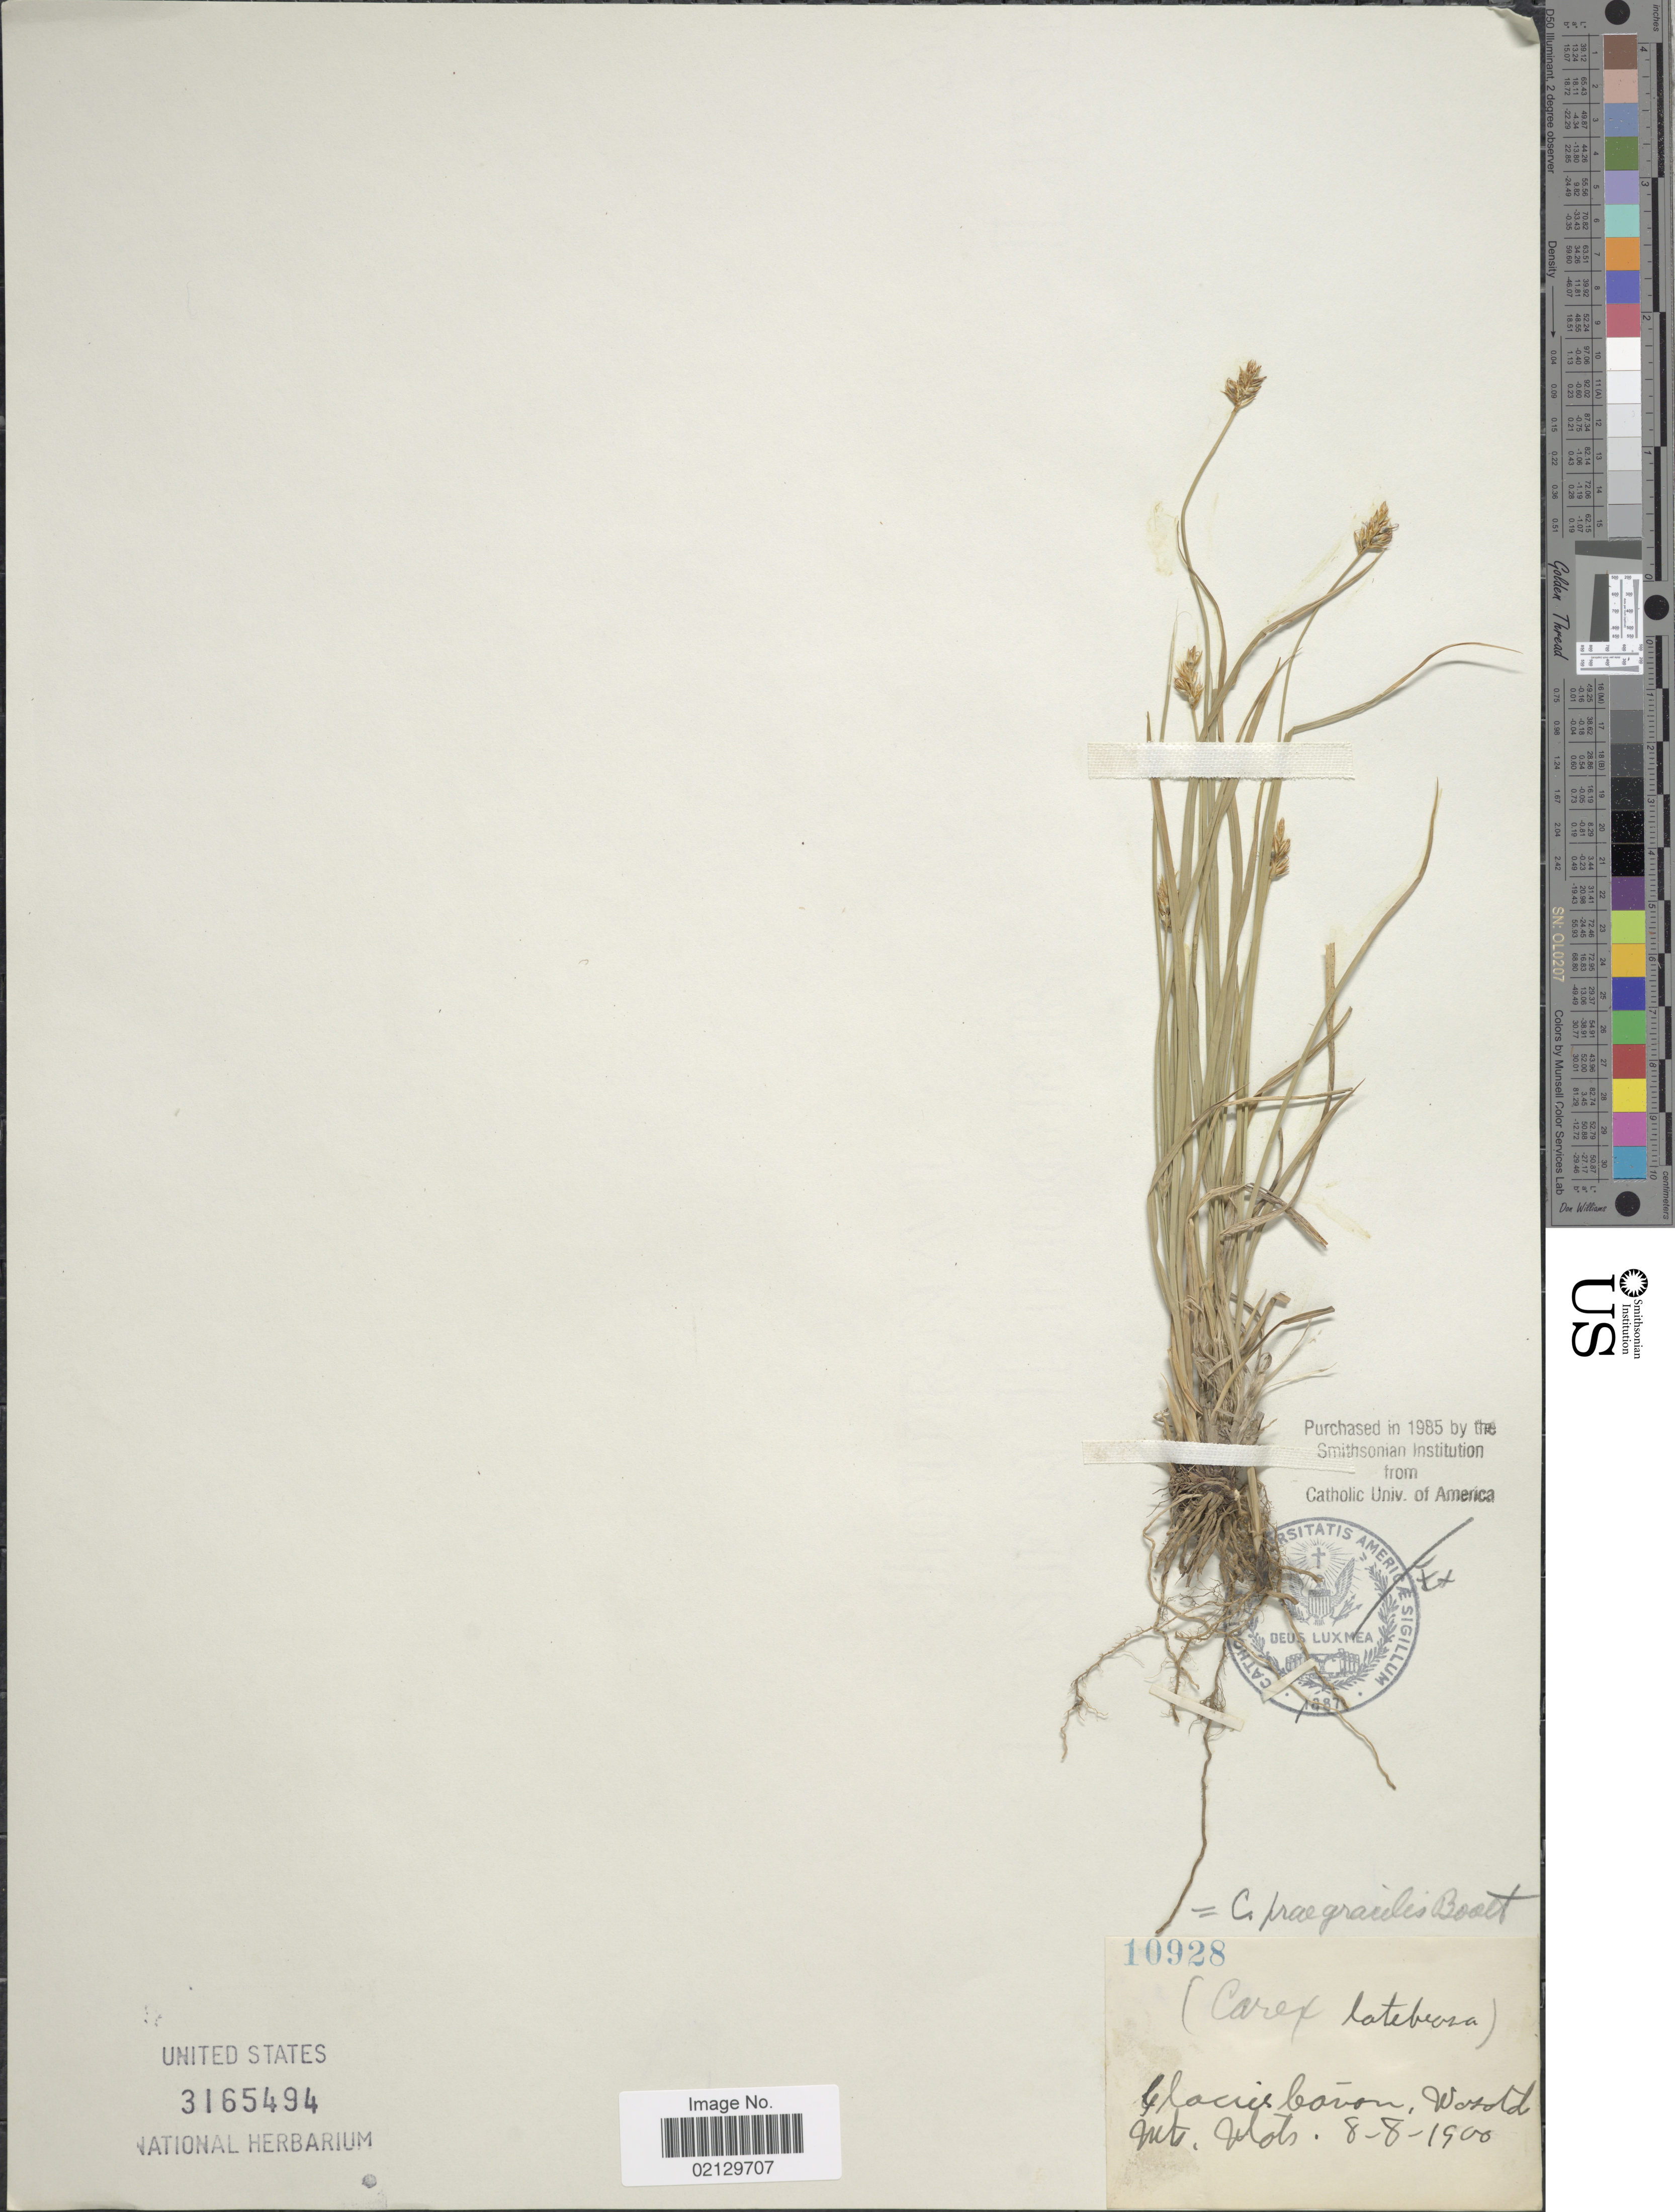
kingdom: Plantae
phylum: Tracheophyta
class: Liliopsida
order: Poales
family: Cyperaceae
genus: Carex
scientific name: Carex praegracilis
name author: W. Boott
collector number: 10928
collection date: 1900-08-08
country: United States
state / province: Utah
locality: Glacier Canon, Wasatch Mts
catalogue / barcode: US 3165494